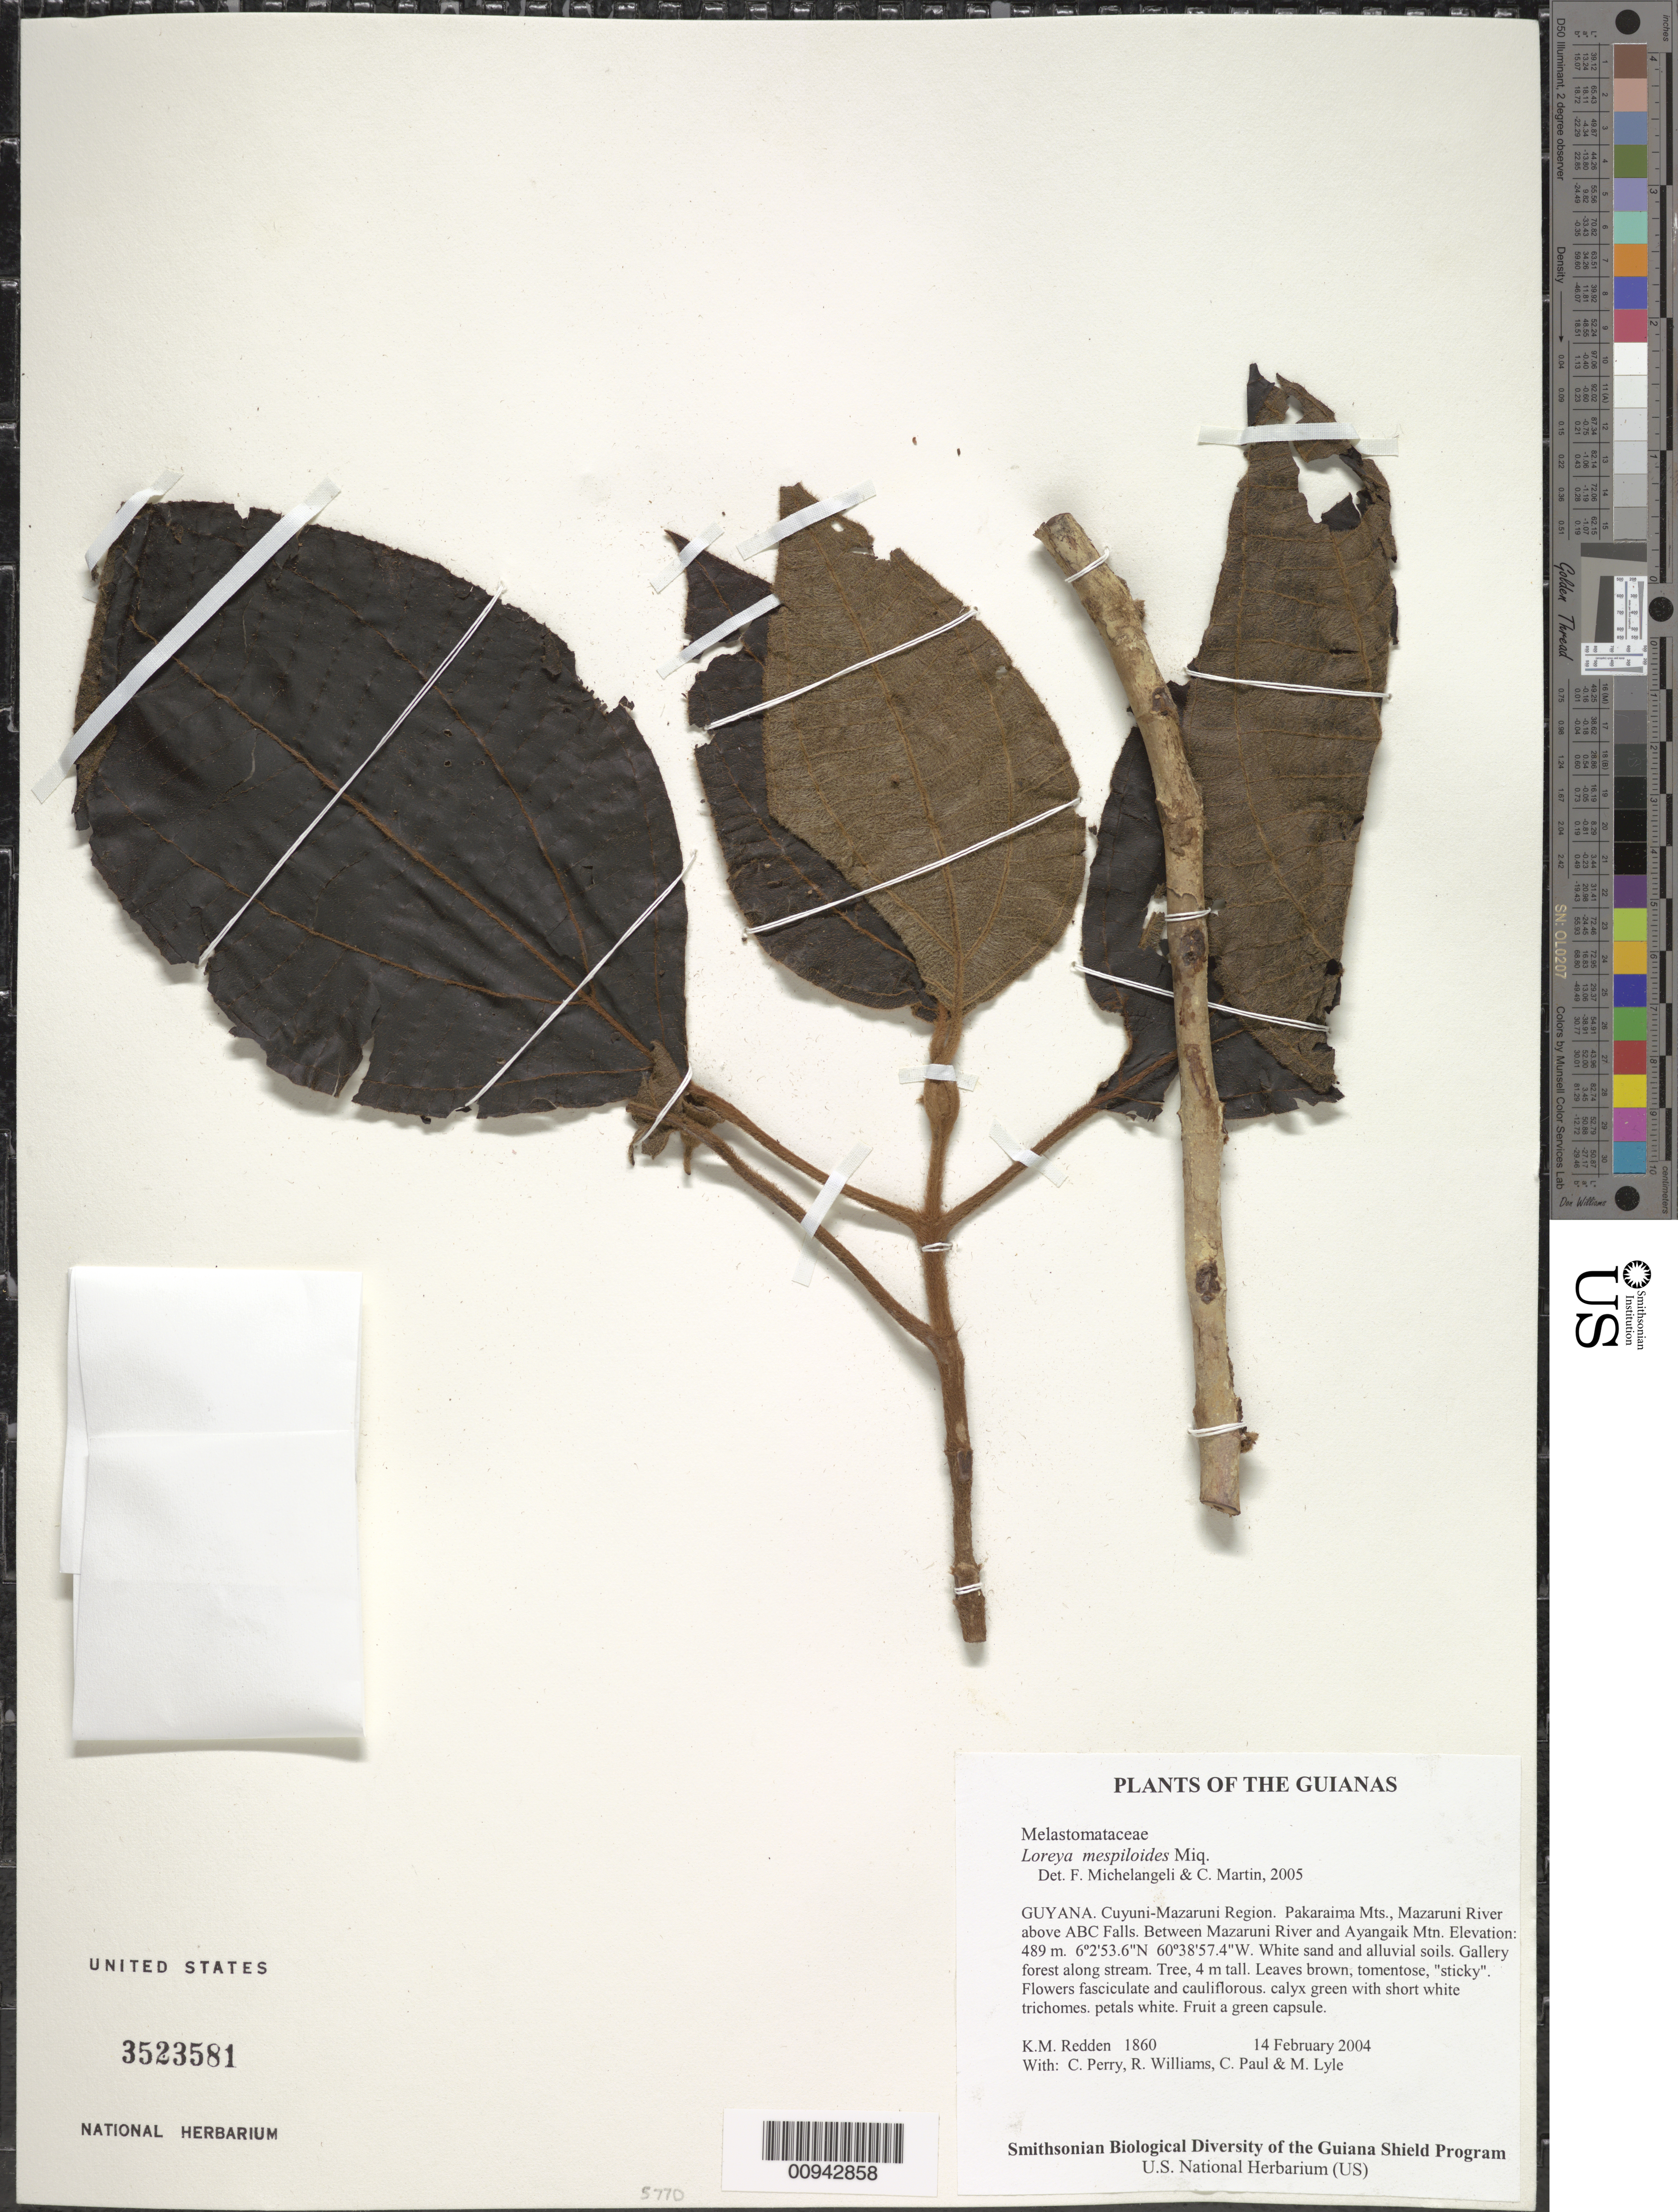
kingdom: Plantae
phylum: Tracheophyta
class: Magnoliopsida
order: Myrtales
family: Melastomataceae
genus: Bellucia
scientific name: Bellucia mespiloides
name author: (Miq.) J.F. Macbr.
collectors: K. M. Redden, C. Perry, R. Williams, C. Paul & M. Lyle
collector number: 1860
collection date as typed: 14 February 2004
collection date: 2004-02-14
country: Guyana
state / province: Cuyuni-Mazaruni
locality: Pakaraima Mts., Mazaruni River above ABC Falls. Between Mazaruni River and Ayangaik Mtn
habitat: White sand and alluvial soils. Gallery forest along stream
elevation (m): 489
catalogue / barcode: US 3523581